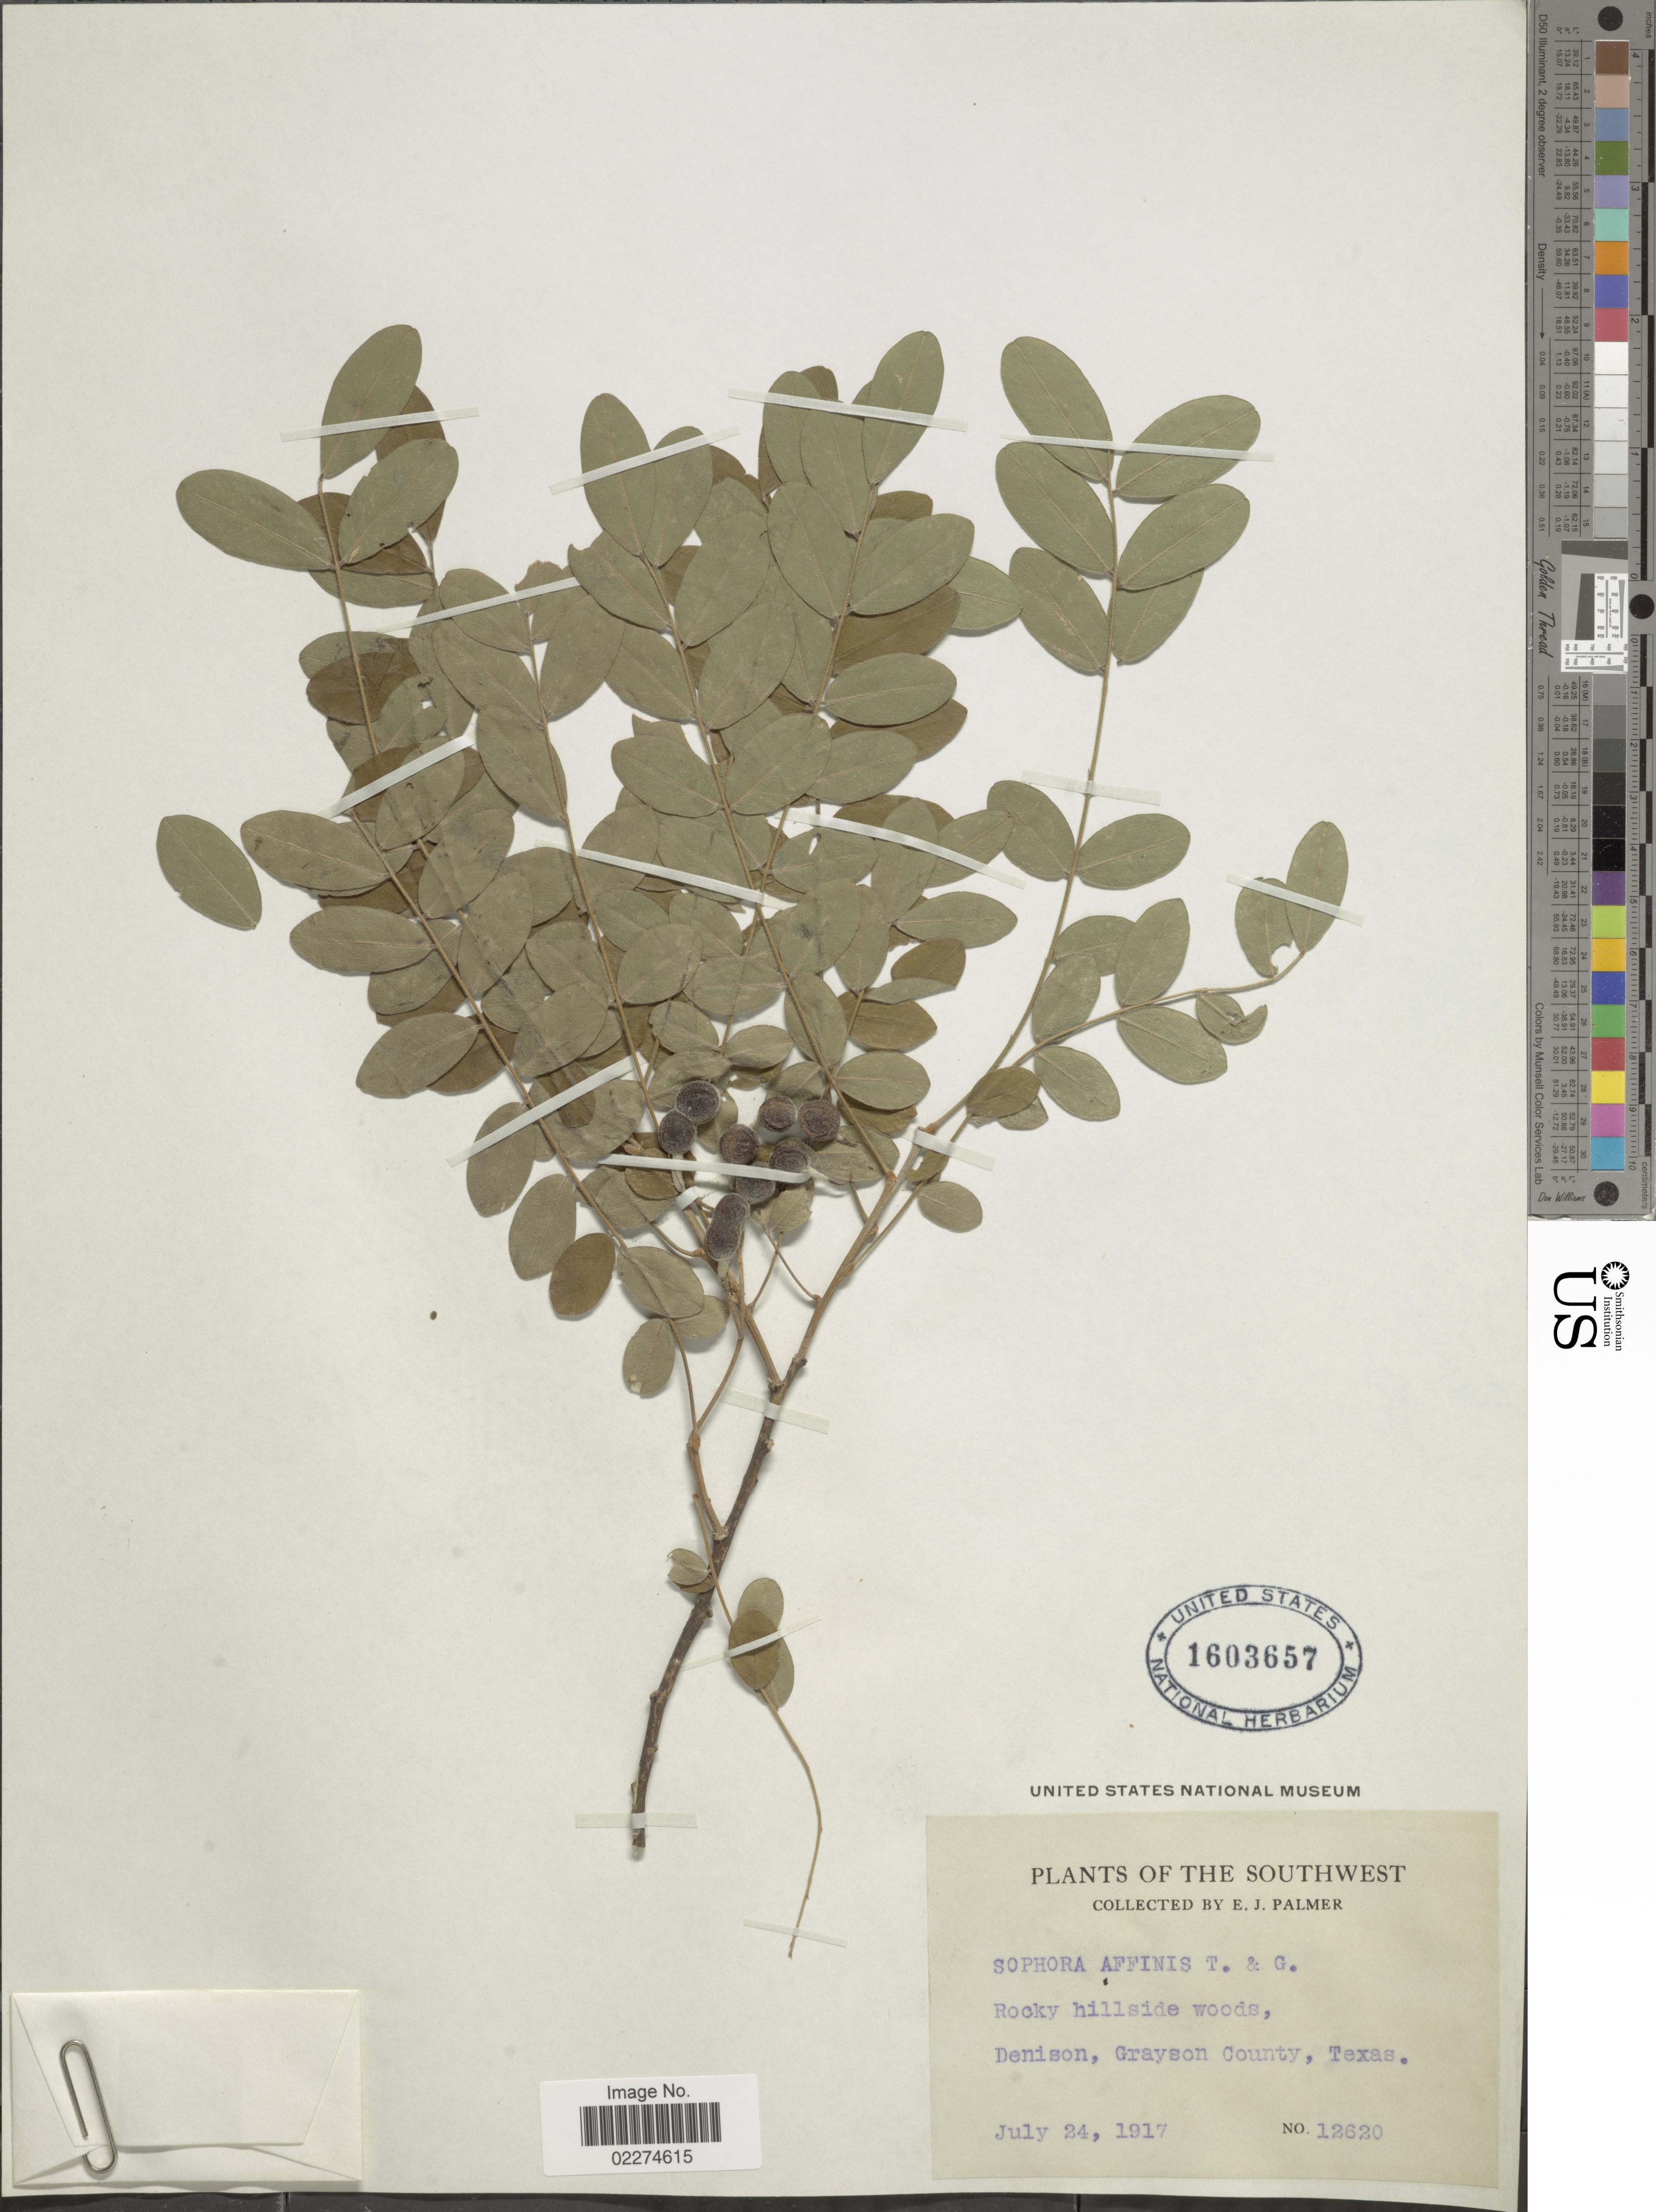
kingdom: Plantae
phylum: Tracheophyta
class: Magnoliopsida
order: Fabales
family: Fabaceae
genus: Sophora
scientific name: Sophora affinis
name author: Torr. & A. Gray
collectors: E. J. Palmer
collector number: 12620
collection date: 1917-07-24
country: United States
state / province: Texas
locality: The Southwest, Denison, Grayson County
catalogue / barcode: US 1603657